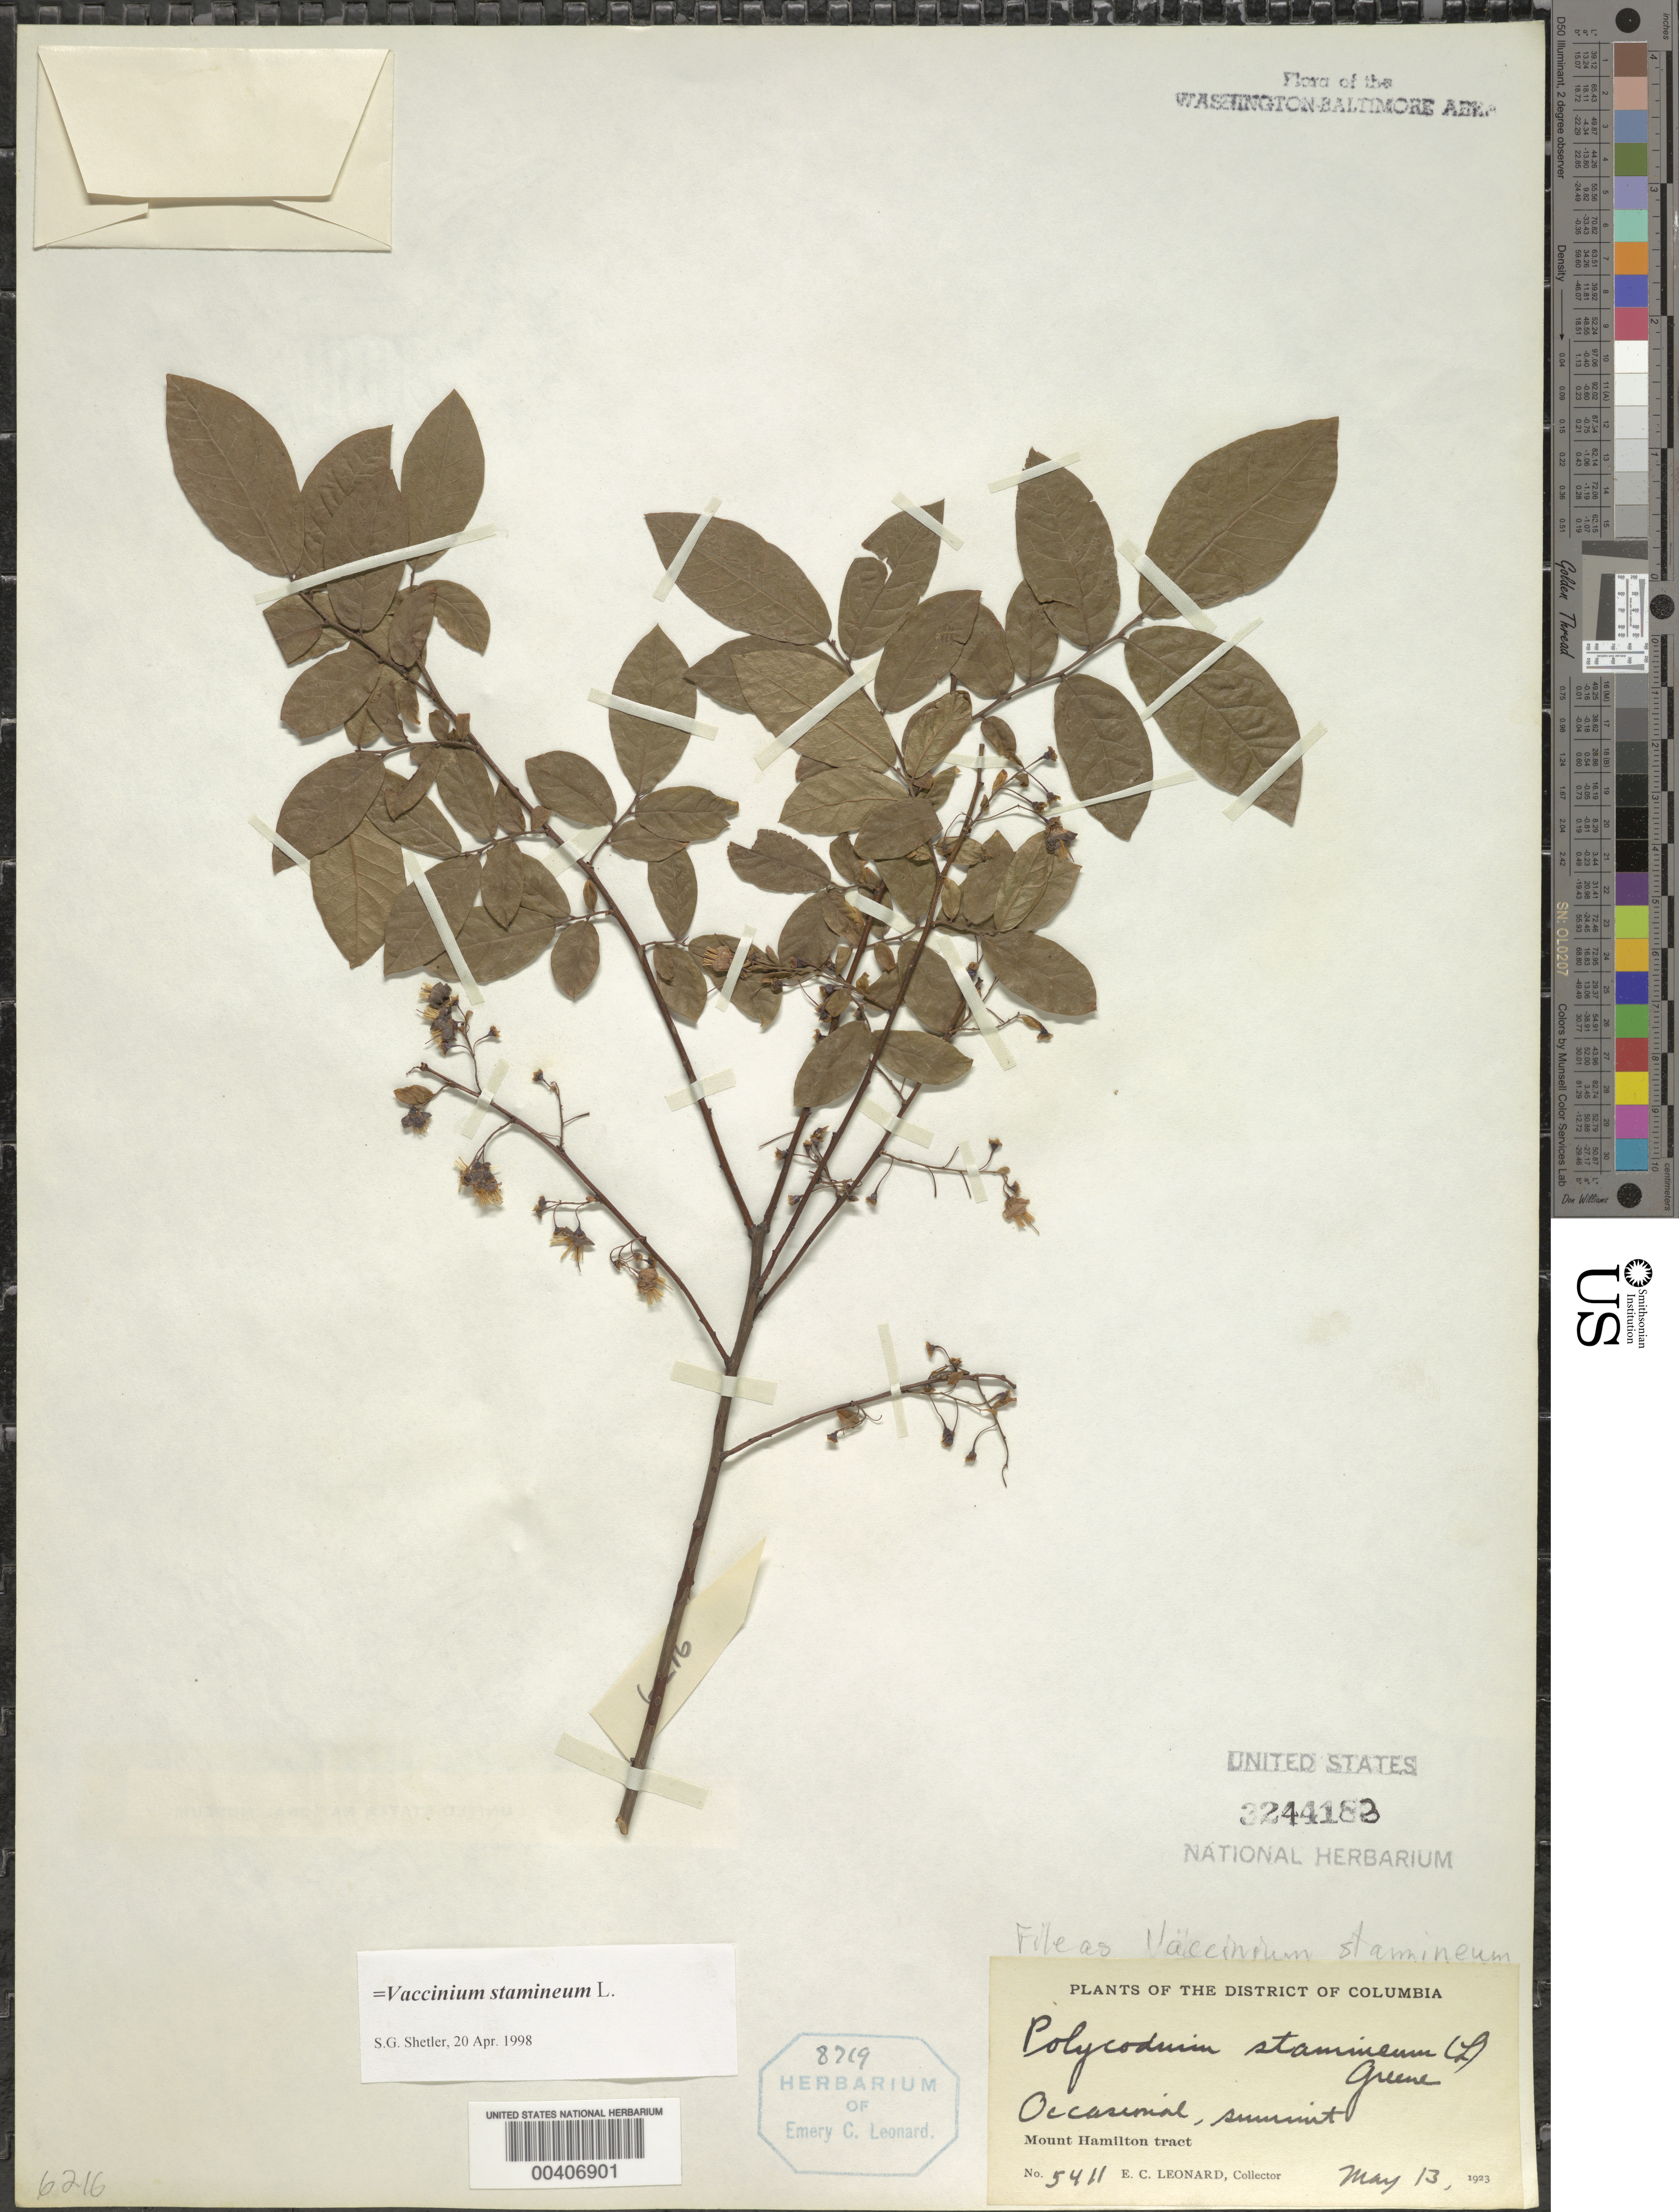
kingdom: Plantae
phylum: Tracheophyta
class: Magnoliopsida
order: Ericales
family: Ericaceae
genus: Vaccinium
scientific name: Vaccinium stamineum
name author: L.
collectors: E. C. Leonard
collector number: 5411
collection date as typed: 13 May 1923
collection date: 1923-05-13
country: United States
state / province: District of Columbia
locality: Mount Hamilton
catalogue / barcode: US 3244183